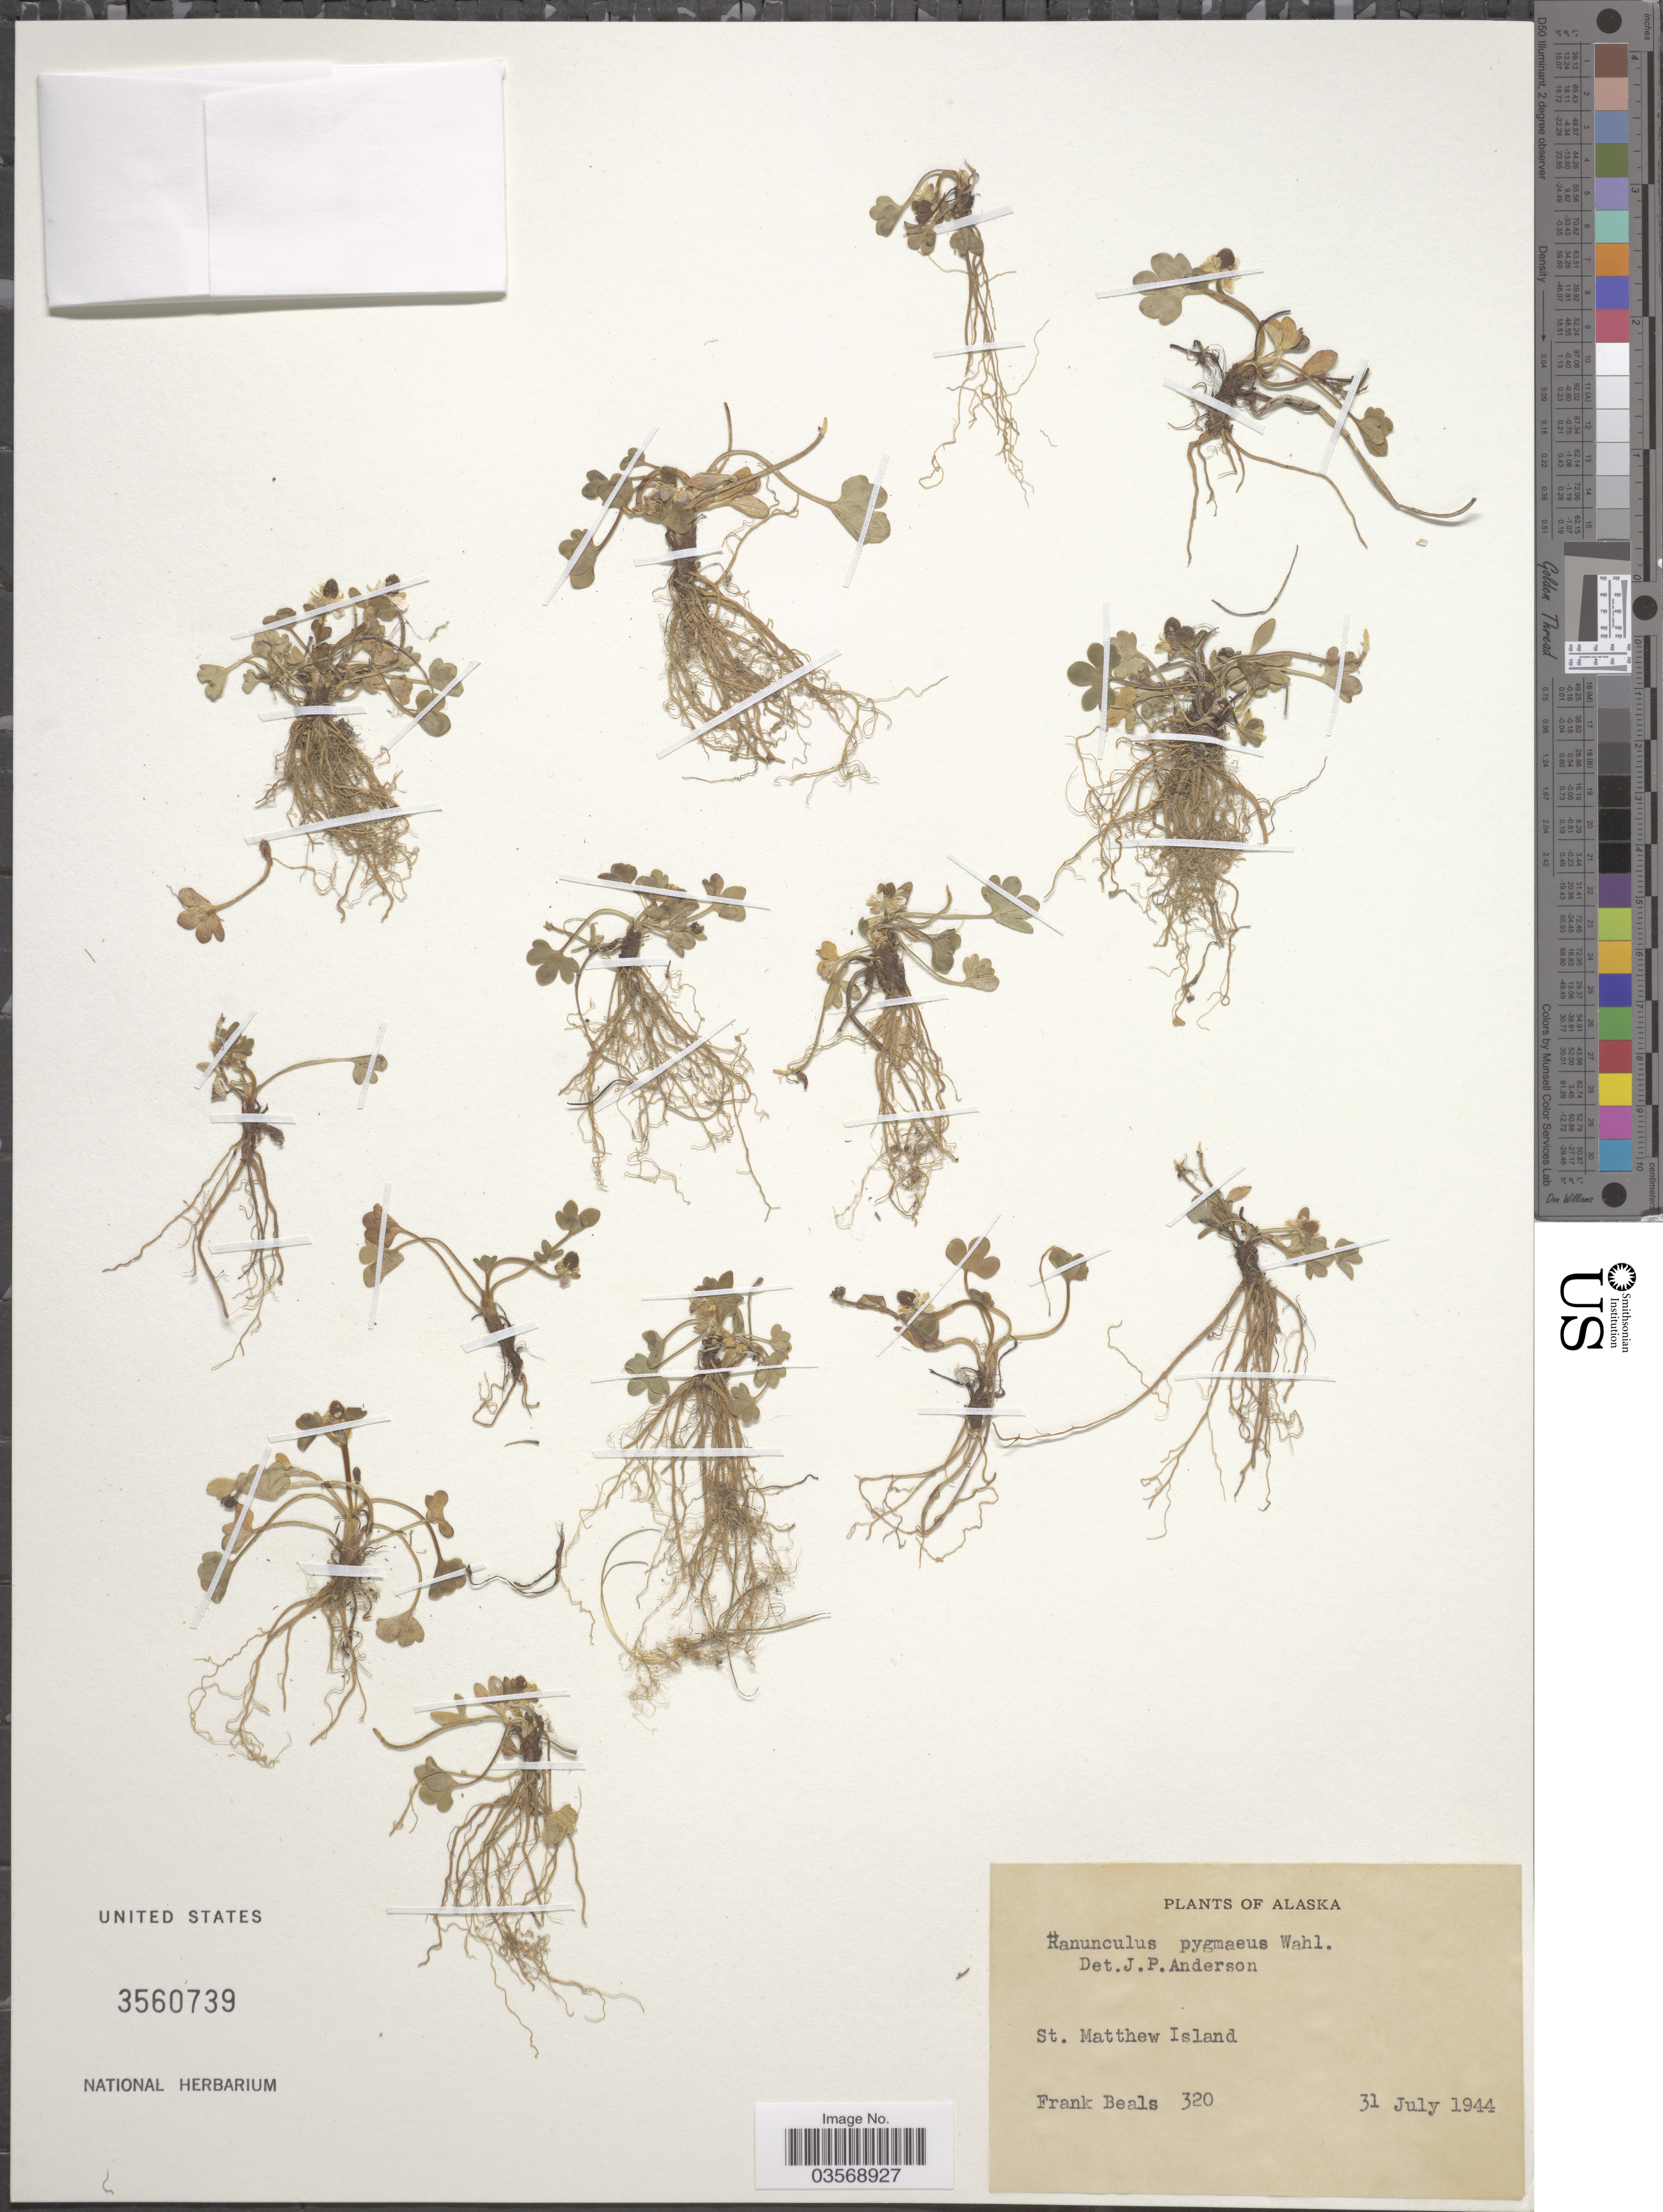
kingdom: Plantae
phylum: Tracheophyta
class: Magnoliopsida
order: Ranunculales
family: Ranunculaceae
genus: Ranunculus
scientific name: Ranunculus pygmaeus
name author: Wahlenb.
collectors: F. Beals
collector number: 320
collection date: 1944-07-31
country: United States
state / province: Alaska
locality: St. Matthew Island.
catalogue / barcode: US 3560739